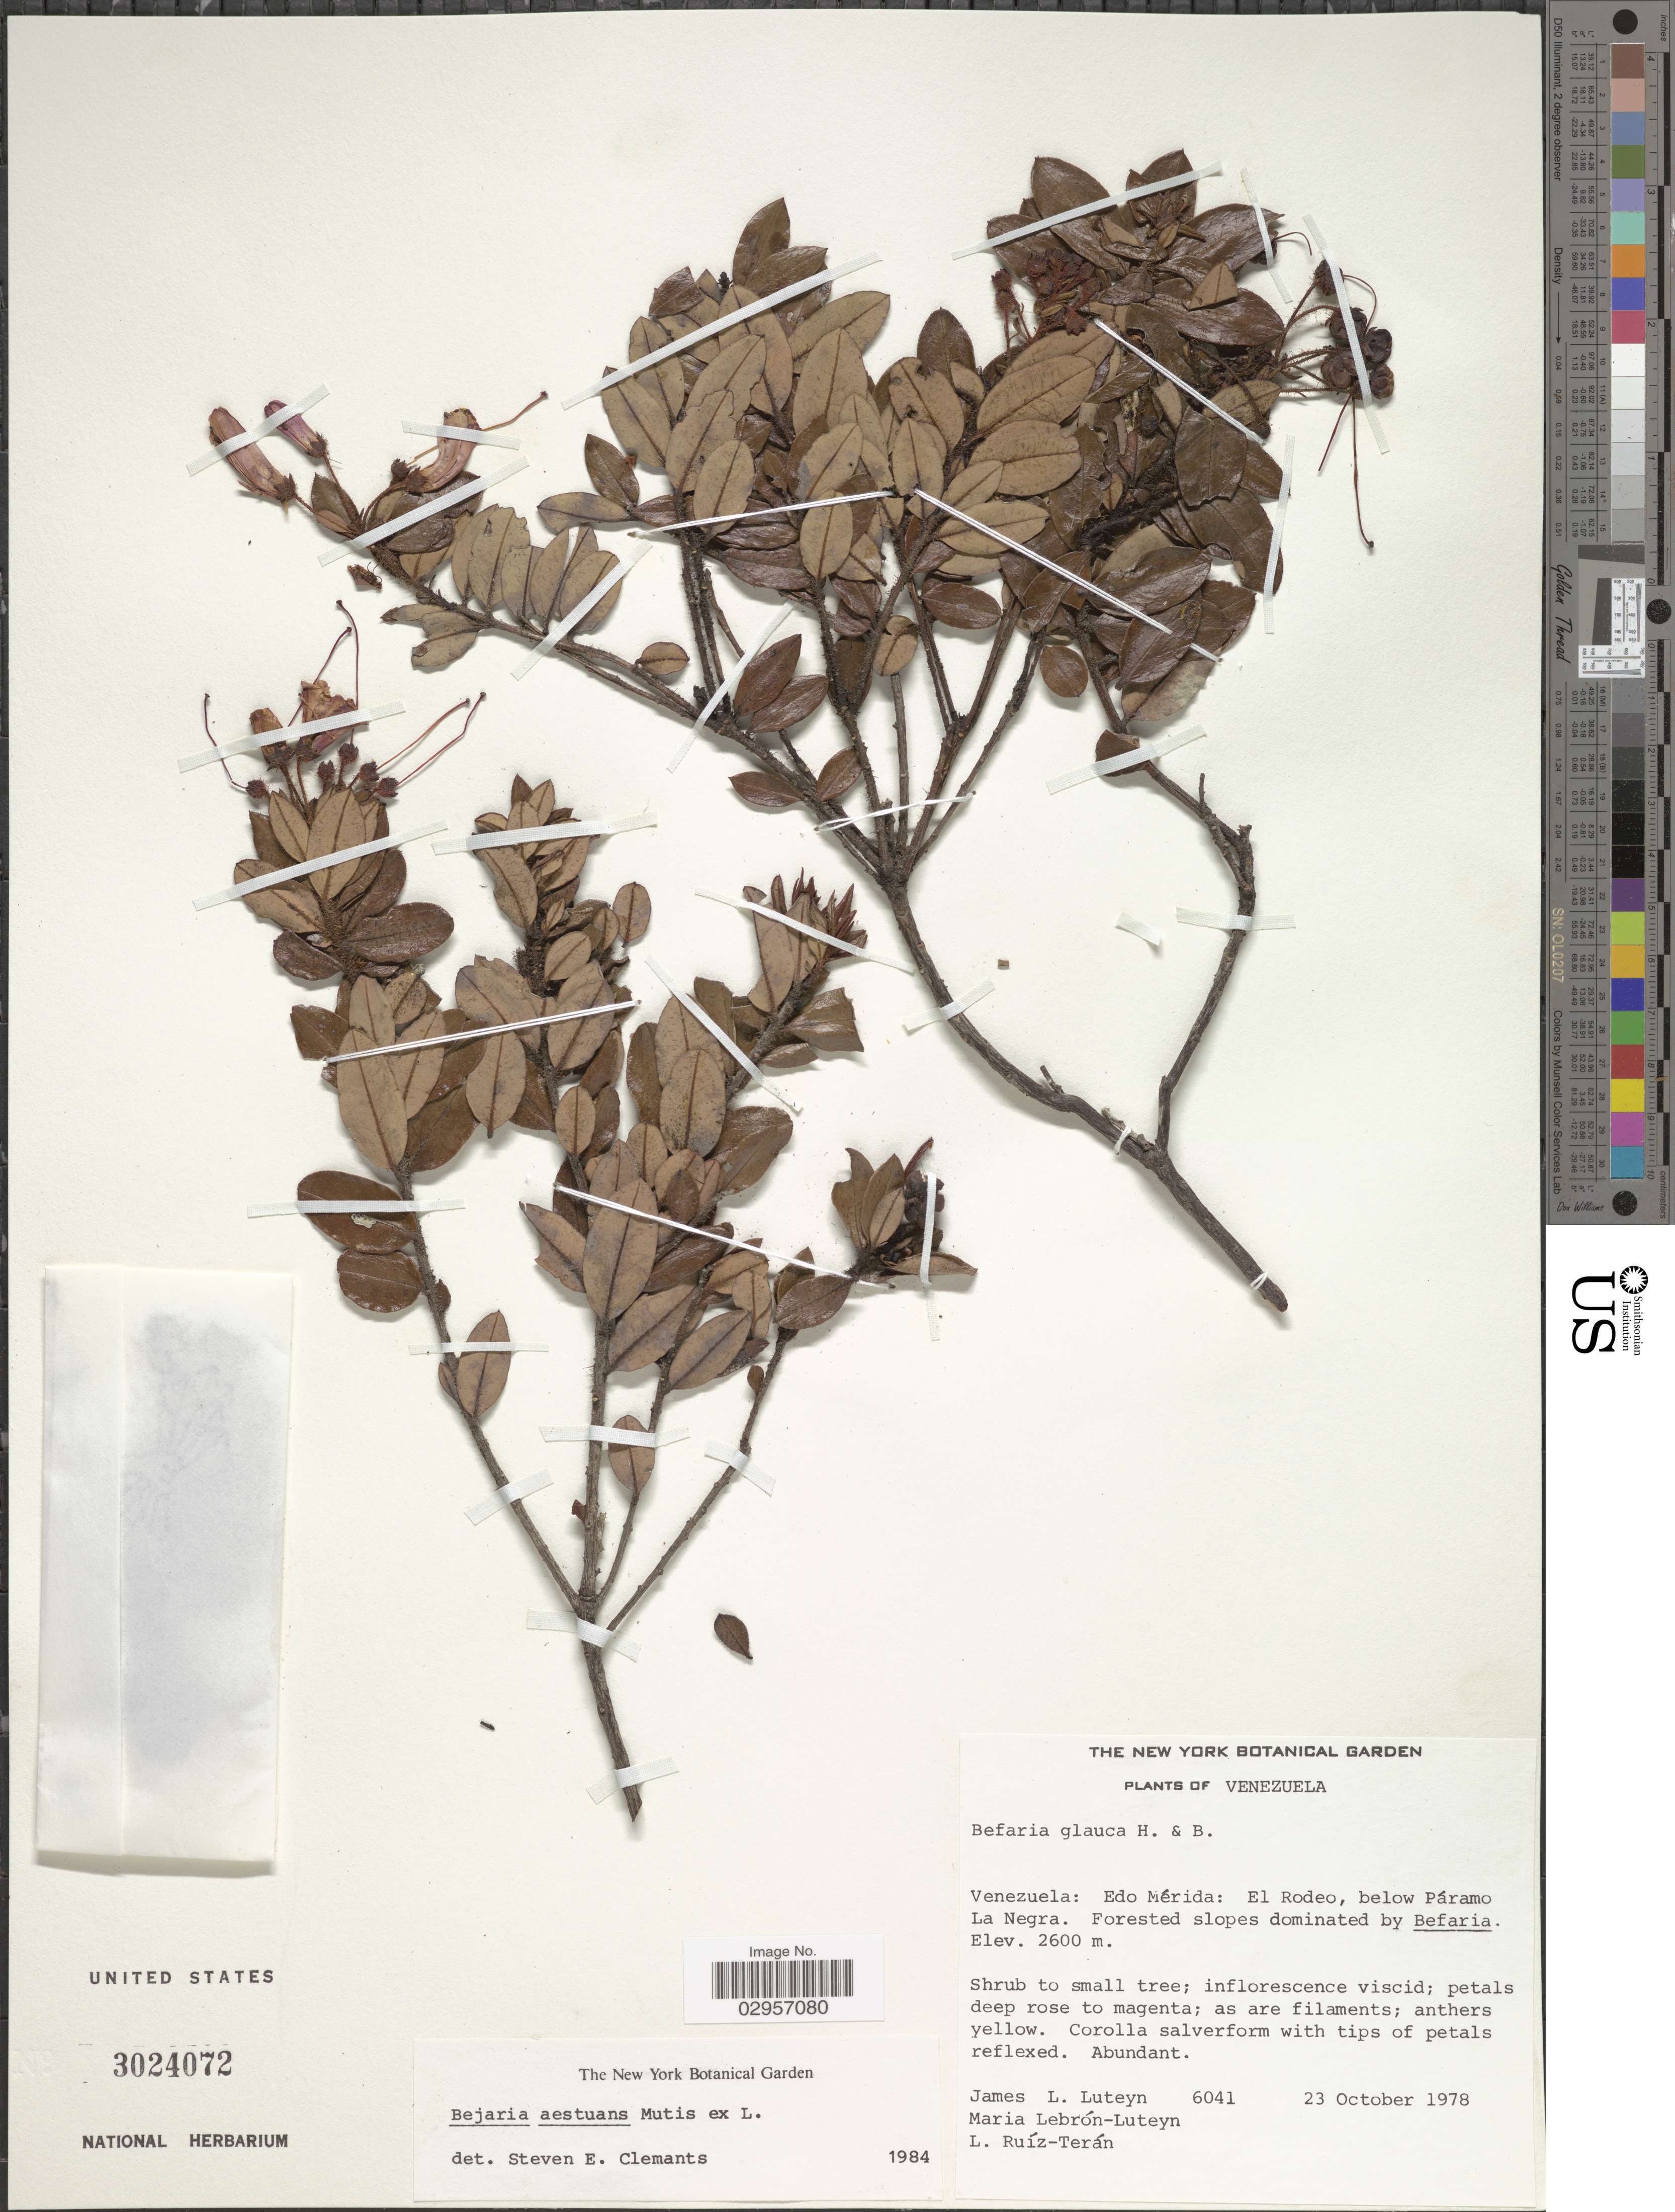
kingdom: Plantae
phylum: Tracheophyta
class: Magnoliopsida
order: Ericales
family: Ericaceae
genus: Befaria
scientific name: Befaria aestuans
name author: Mutis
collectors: J. L. Luteyn, M. L. Lebrón-Luteyn & L. E. Ruíz-Terán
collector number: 6041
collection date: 1978-10-23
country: Venezuela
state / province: Mérida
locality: Edo. Mérida: El Rodeo, below Páramo La Negra.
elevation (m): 2600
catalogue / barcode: US 3024072